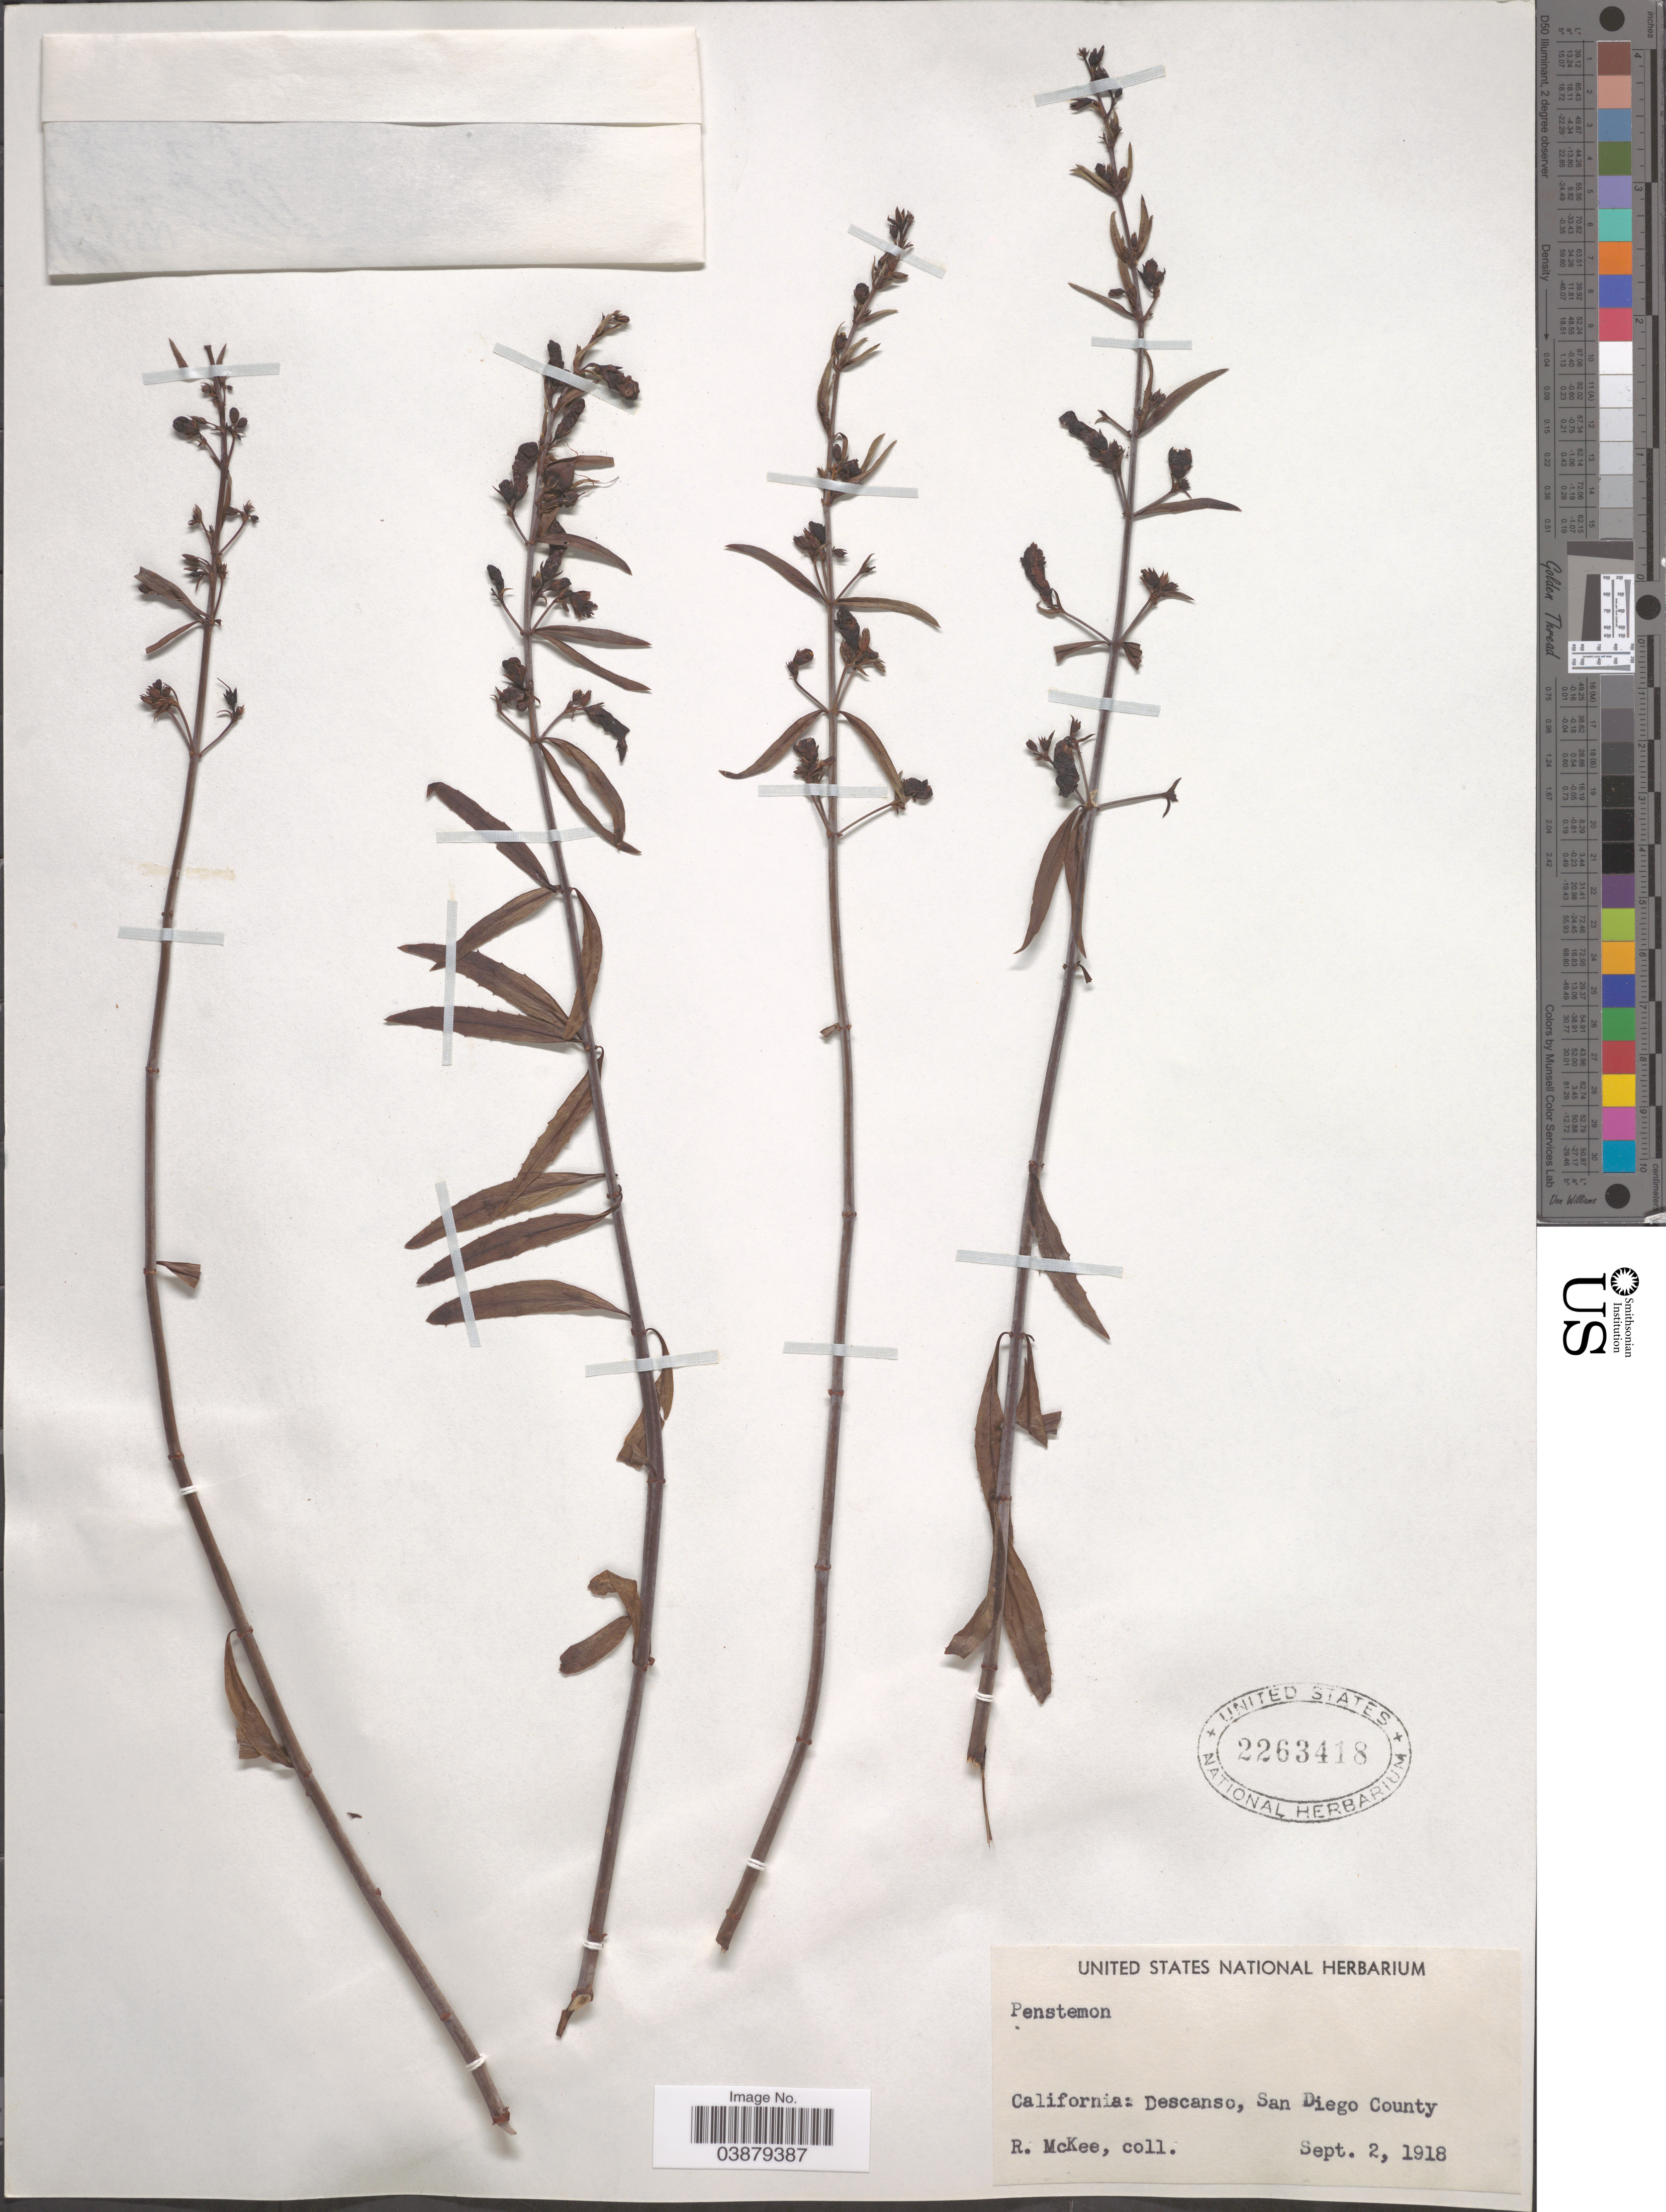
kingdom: Plantae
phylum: Tracheophyta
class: Magnoliopsida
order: Lamiales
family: Plantaginaceae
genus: Penstemon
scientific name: Penstemon sp.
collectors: R. Mckee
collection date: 1918-09-02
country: United States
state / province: California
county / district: San Diego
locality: Descanso, San Diego County.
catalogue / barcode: US 2263418